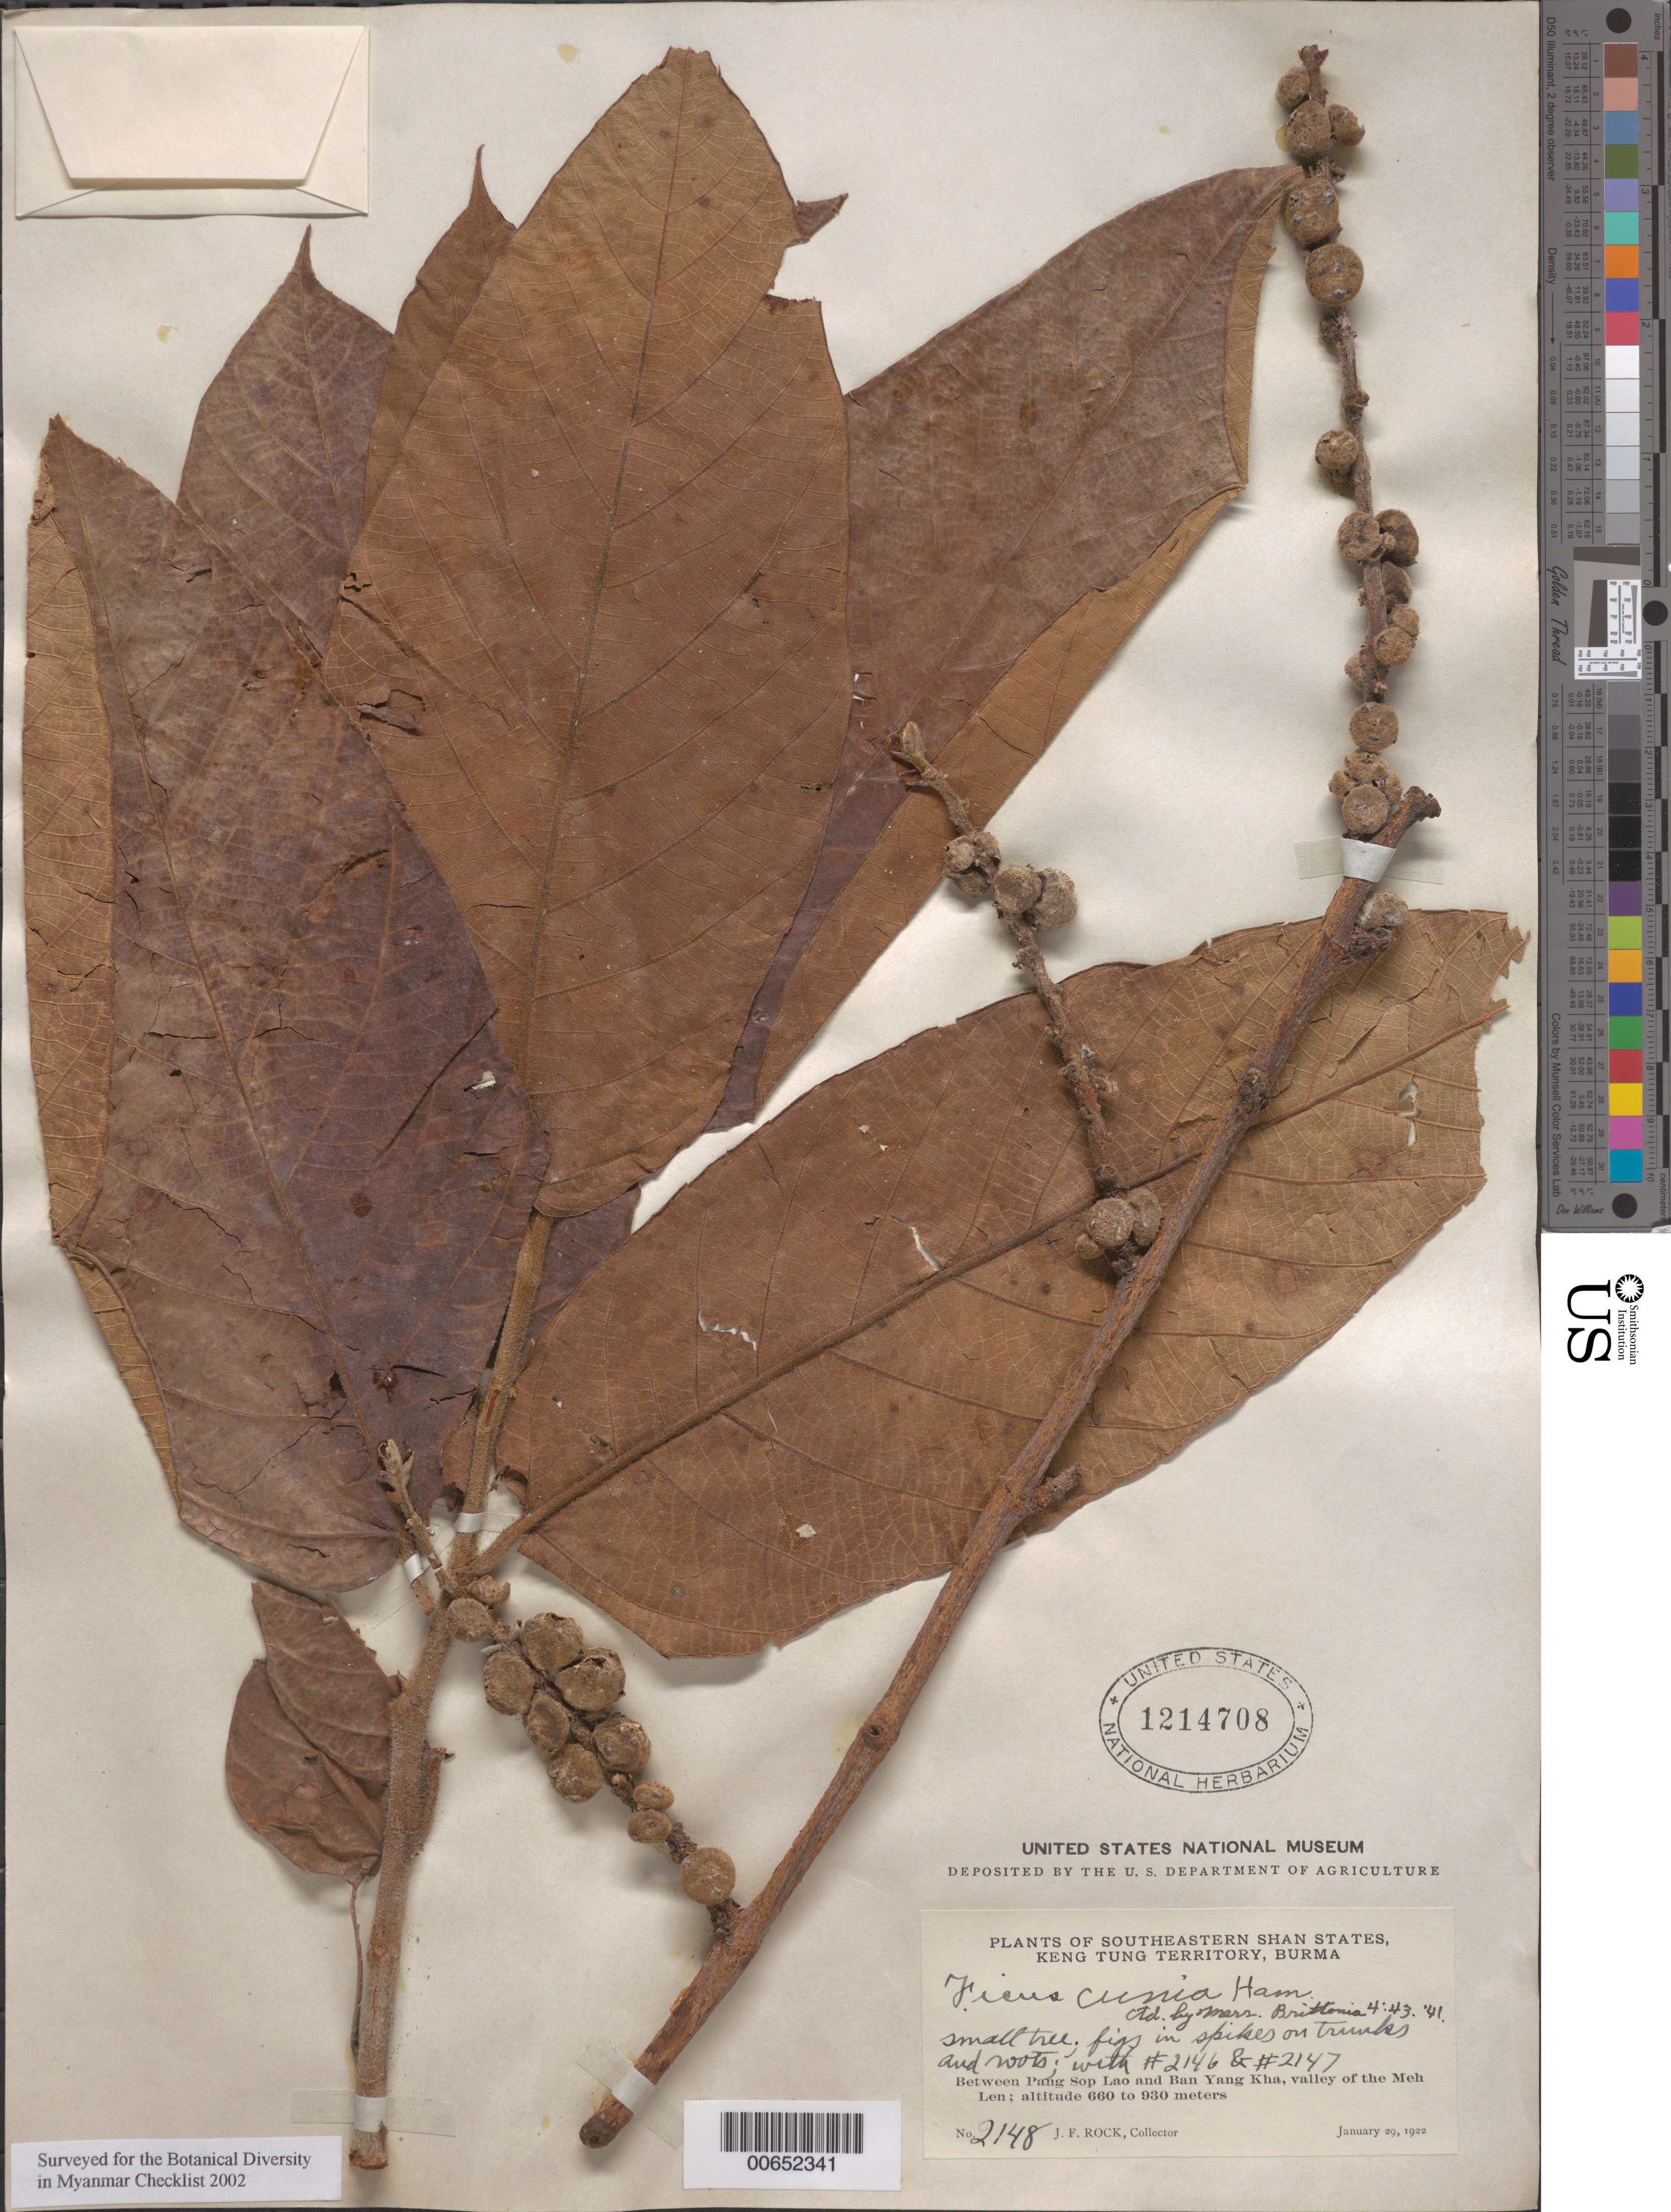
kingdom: Plantae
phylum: Tracheophyta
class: Magnoliopsida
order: Rosales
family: Moraceae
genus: Ficus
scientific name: Ficus cunia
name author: Ham.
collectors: J. F. Rock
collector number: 2148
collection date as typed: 29 Jan 1922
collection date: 1922-01-29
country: Myanmar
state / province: Shan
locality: Keng Tung Territory, between Pang Sop Lao and Ban Yang Kha, valley of the Meh Len.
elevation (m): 660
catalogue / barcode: US 1214708